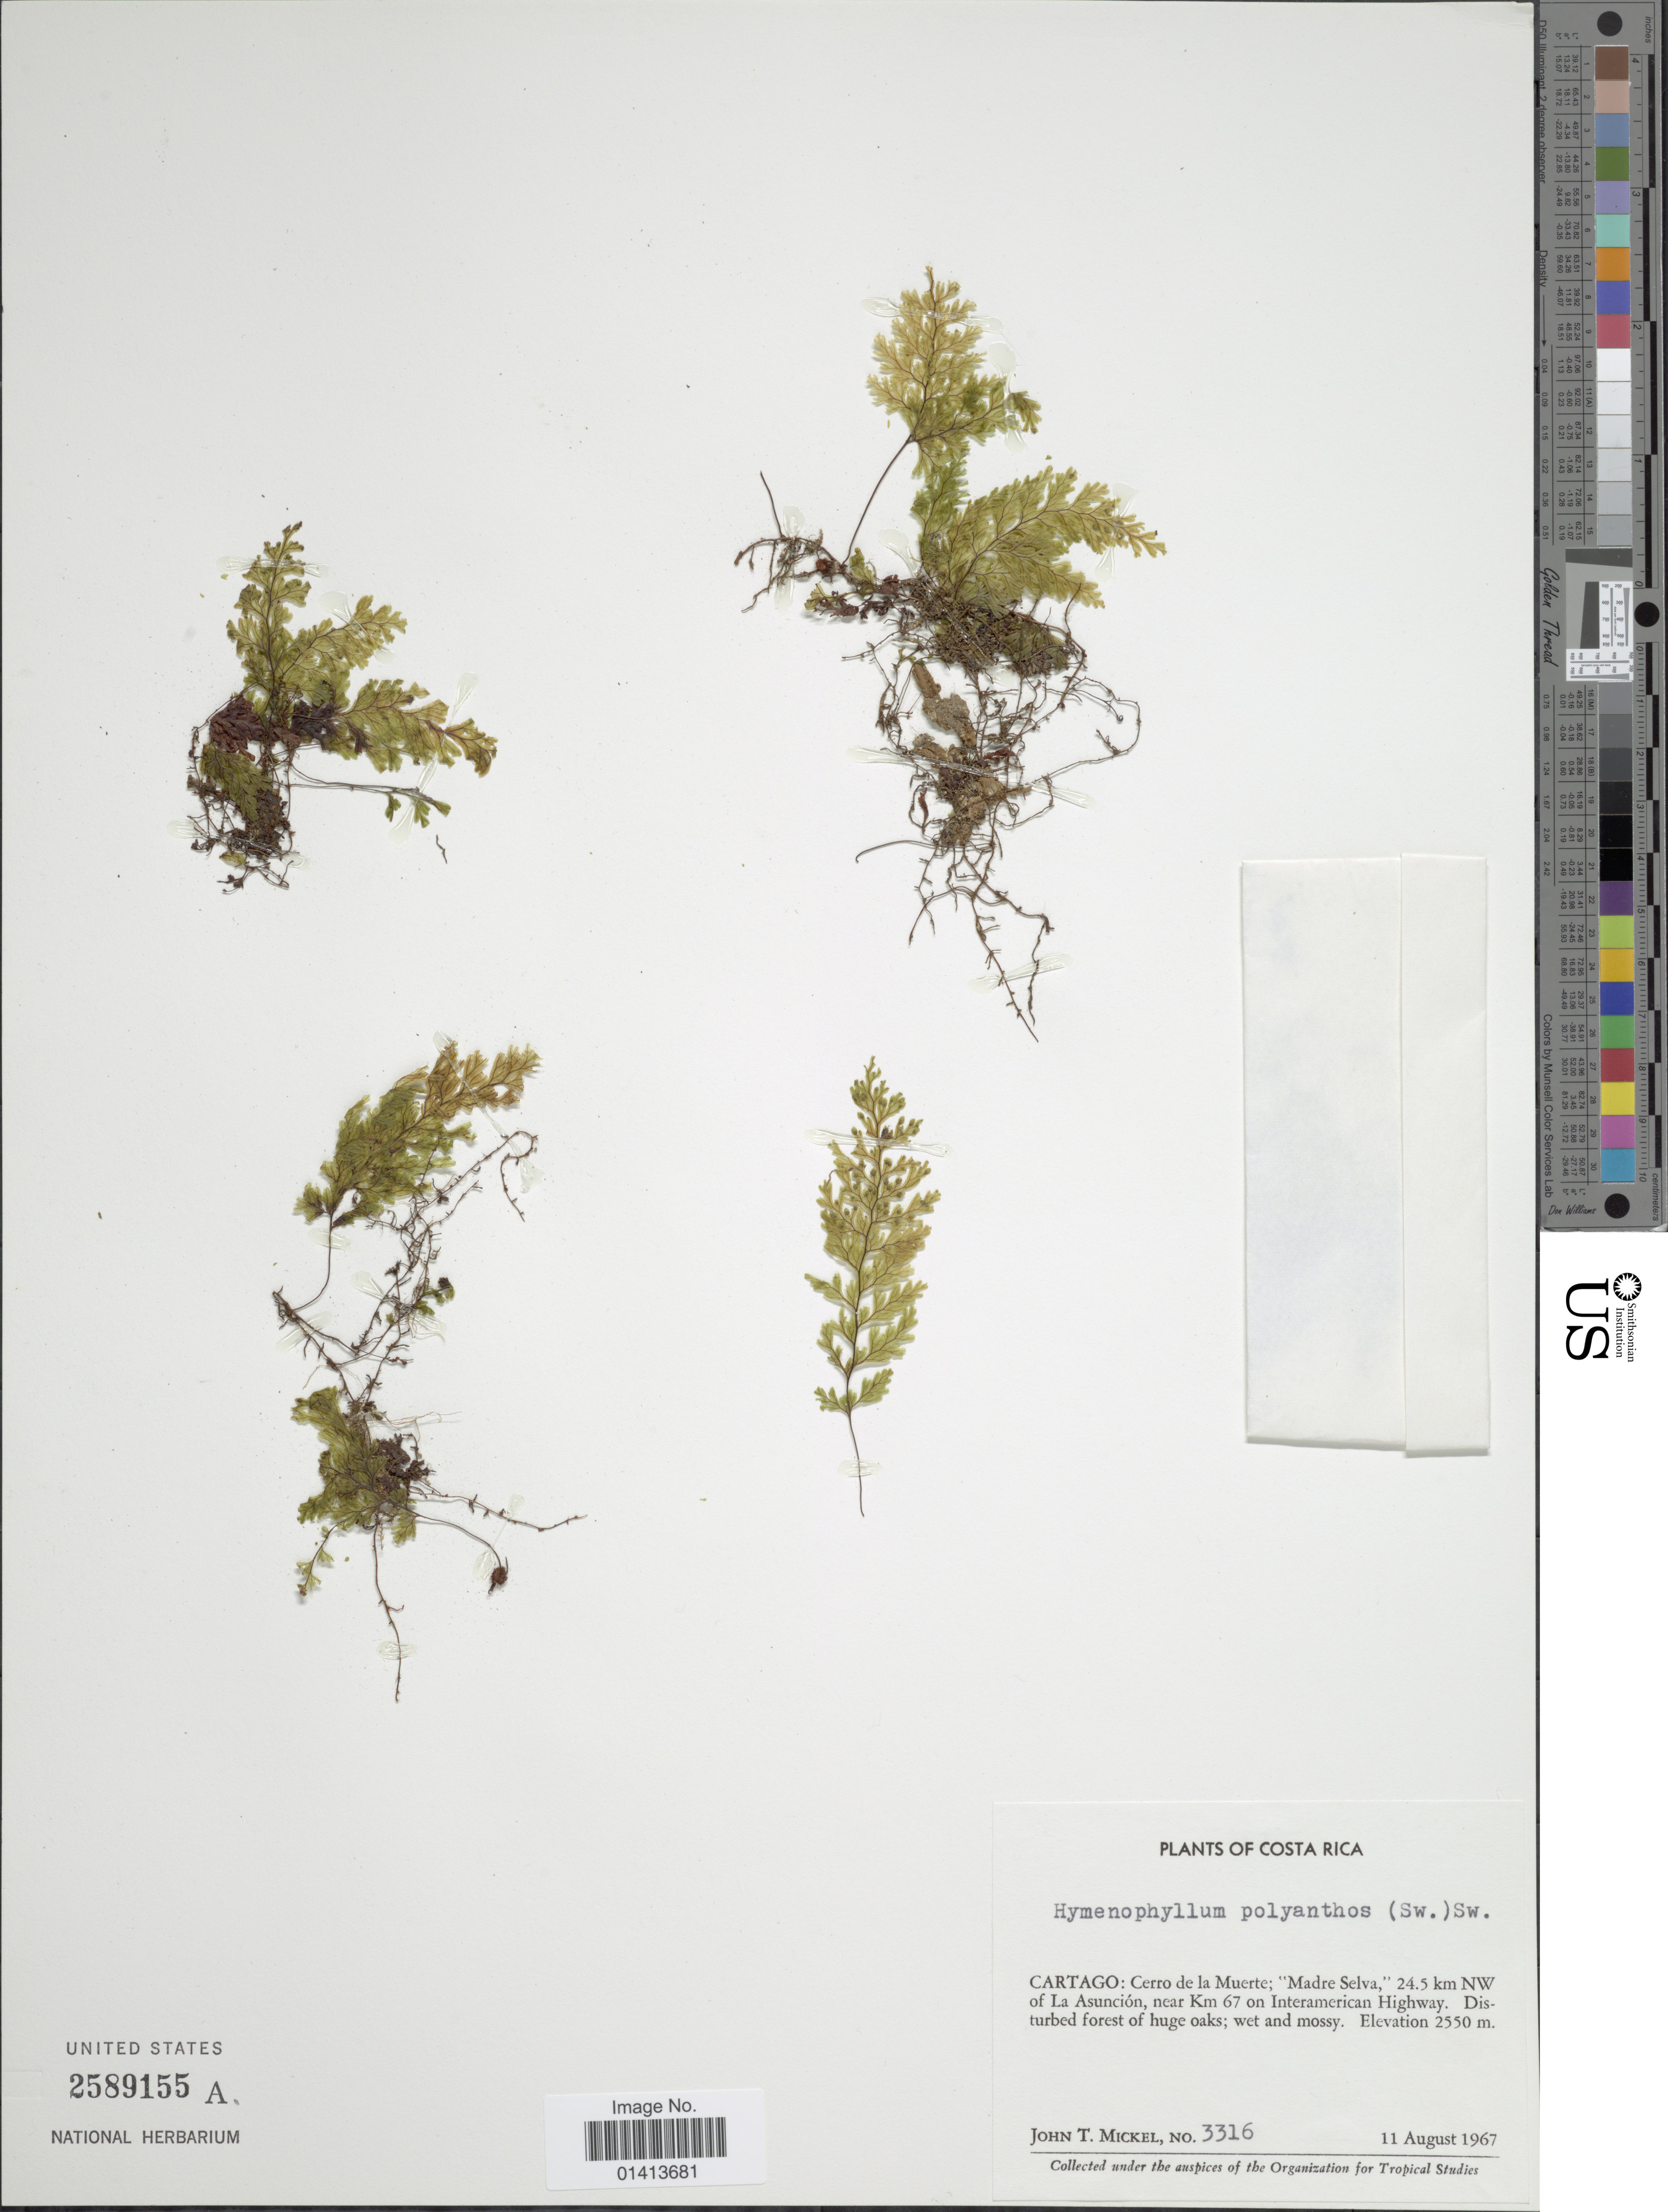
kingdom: Plantae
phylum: Tracheophyta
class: Polypodiopsida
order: Hymenophyllales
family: Hymenophyllaceae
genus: Hymenophyllum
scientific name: Hymenophyllum costaricanum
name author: Bosch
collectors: J. T. Mickel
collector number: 3316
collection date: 1967-08-11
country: Costa Rica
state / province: Cartago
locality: Cerro de la Muerte; 'Madre Selva, ' 24.5 km NW of La Ascunción, near Km 67 on Interamerican Highway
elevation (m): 2550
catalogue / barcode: US 2589155A